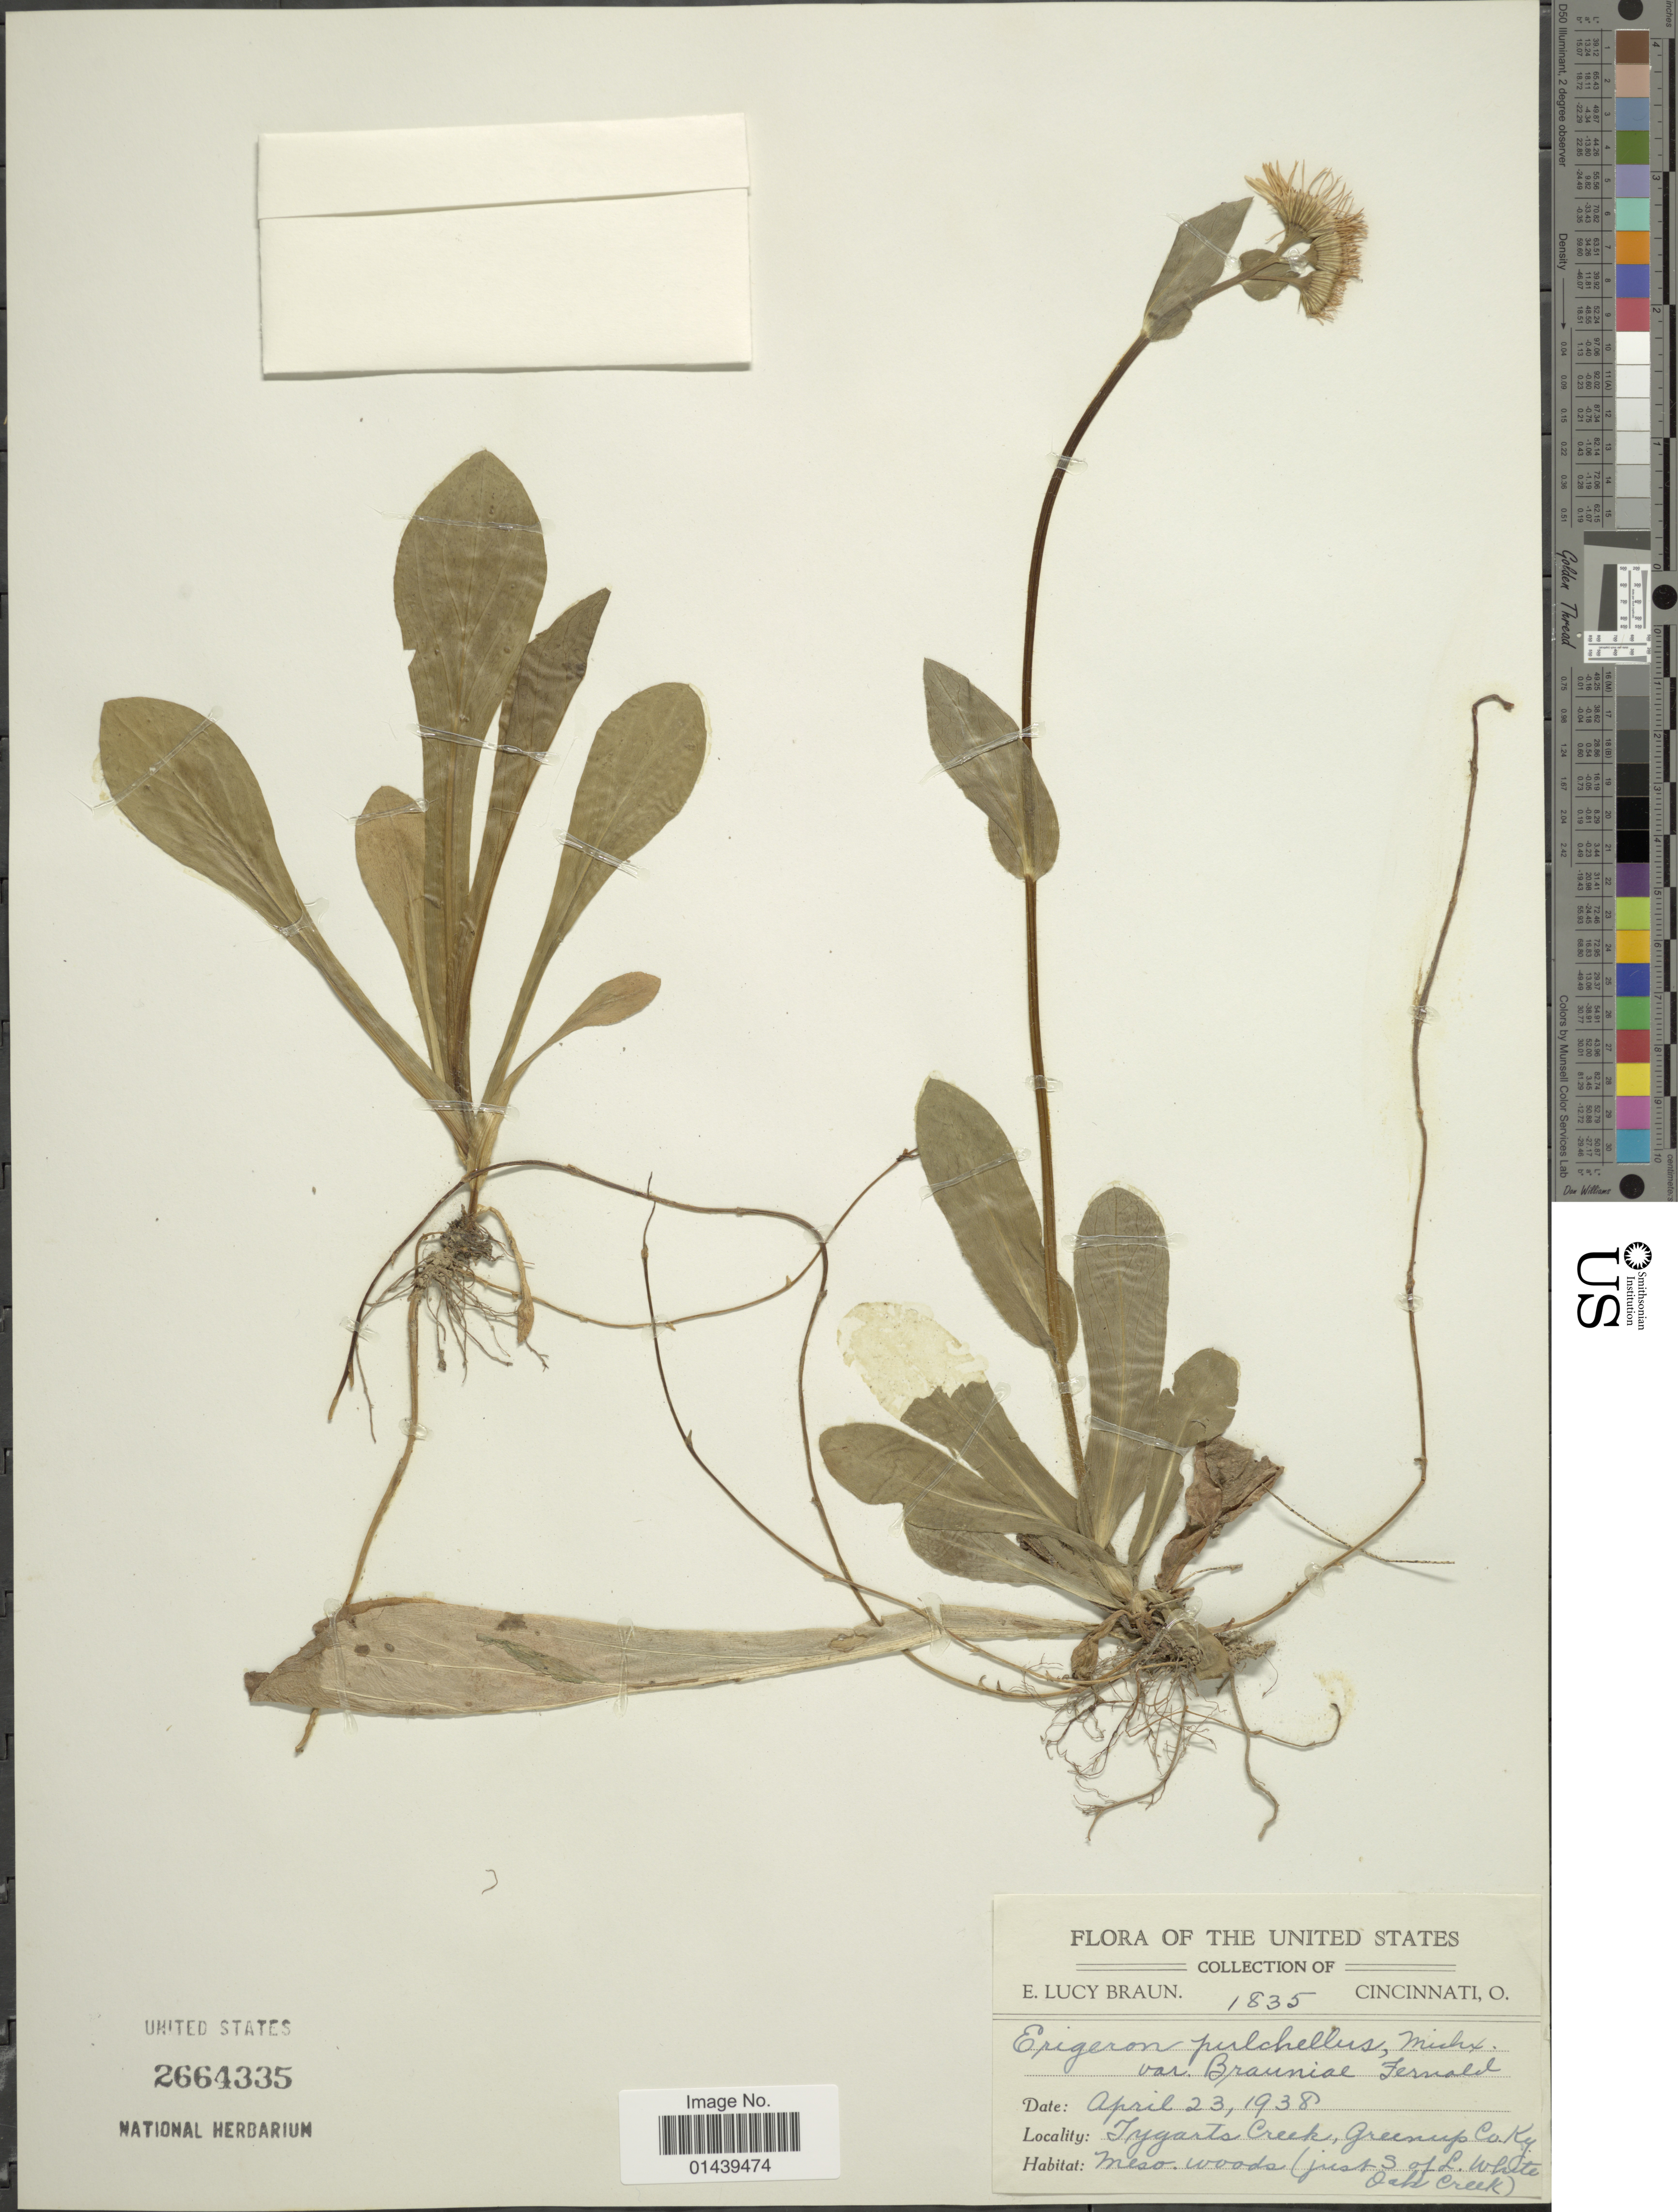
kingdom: Plantae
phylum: Tracheophyta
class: Magnoliopsida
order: Asterales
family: Asteraceae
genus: Erigeron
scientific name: Erigeron pulchellus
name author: Michx.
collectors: E. L. Braun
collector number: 1835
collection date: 1938-04-23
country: United States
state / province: Kentucky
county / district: Greenup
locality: Tygarts Creek, (just S of L. White Oak Creek)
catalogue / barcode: US 2664335